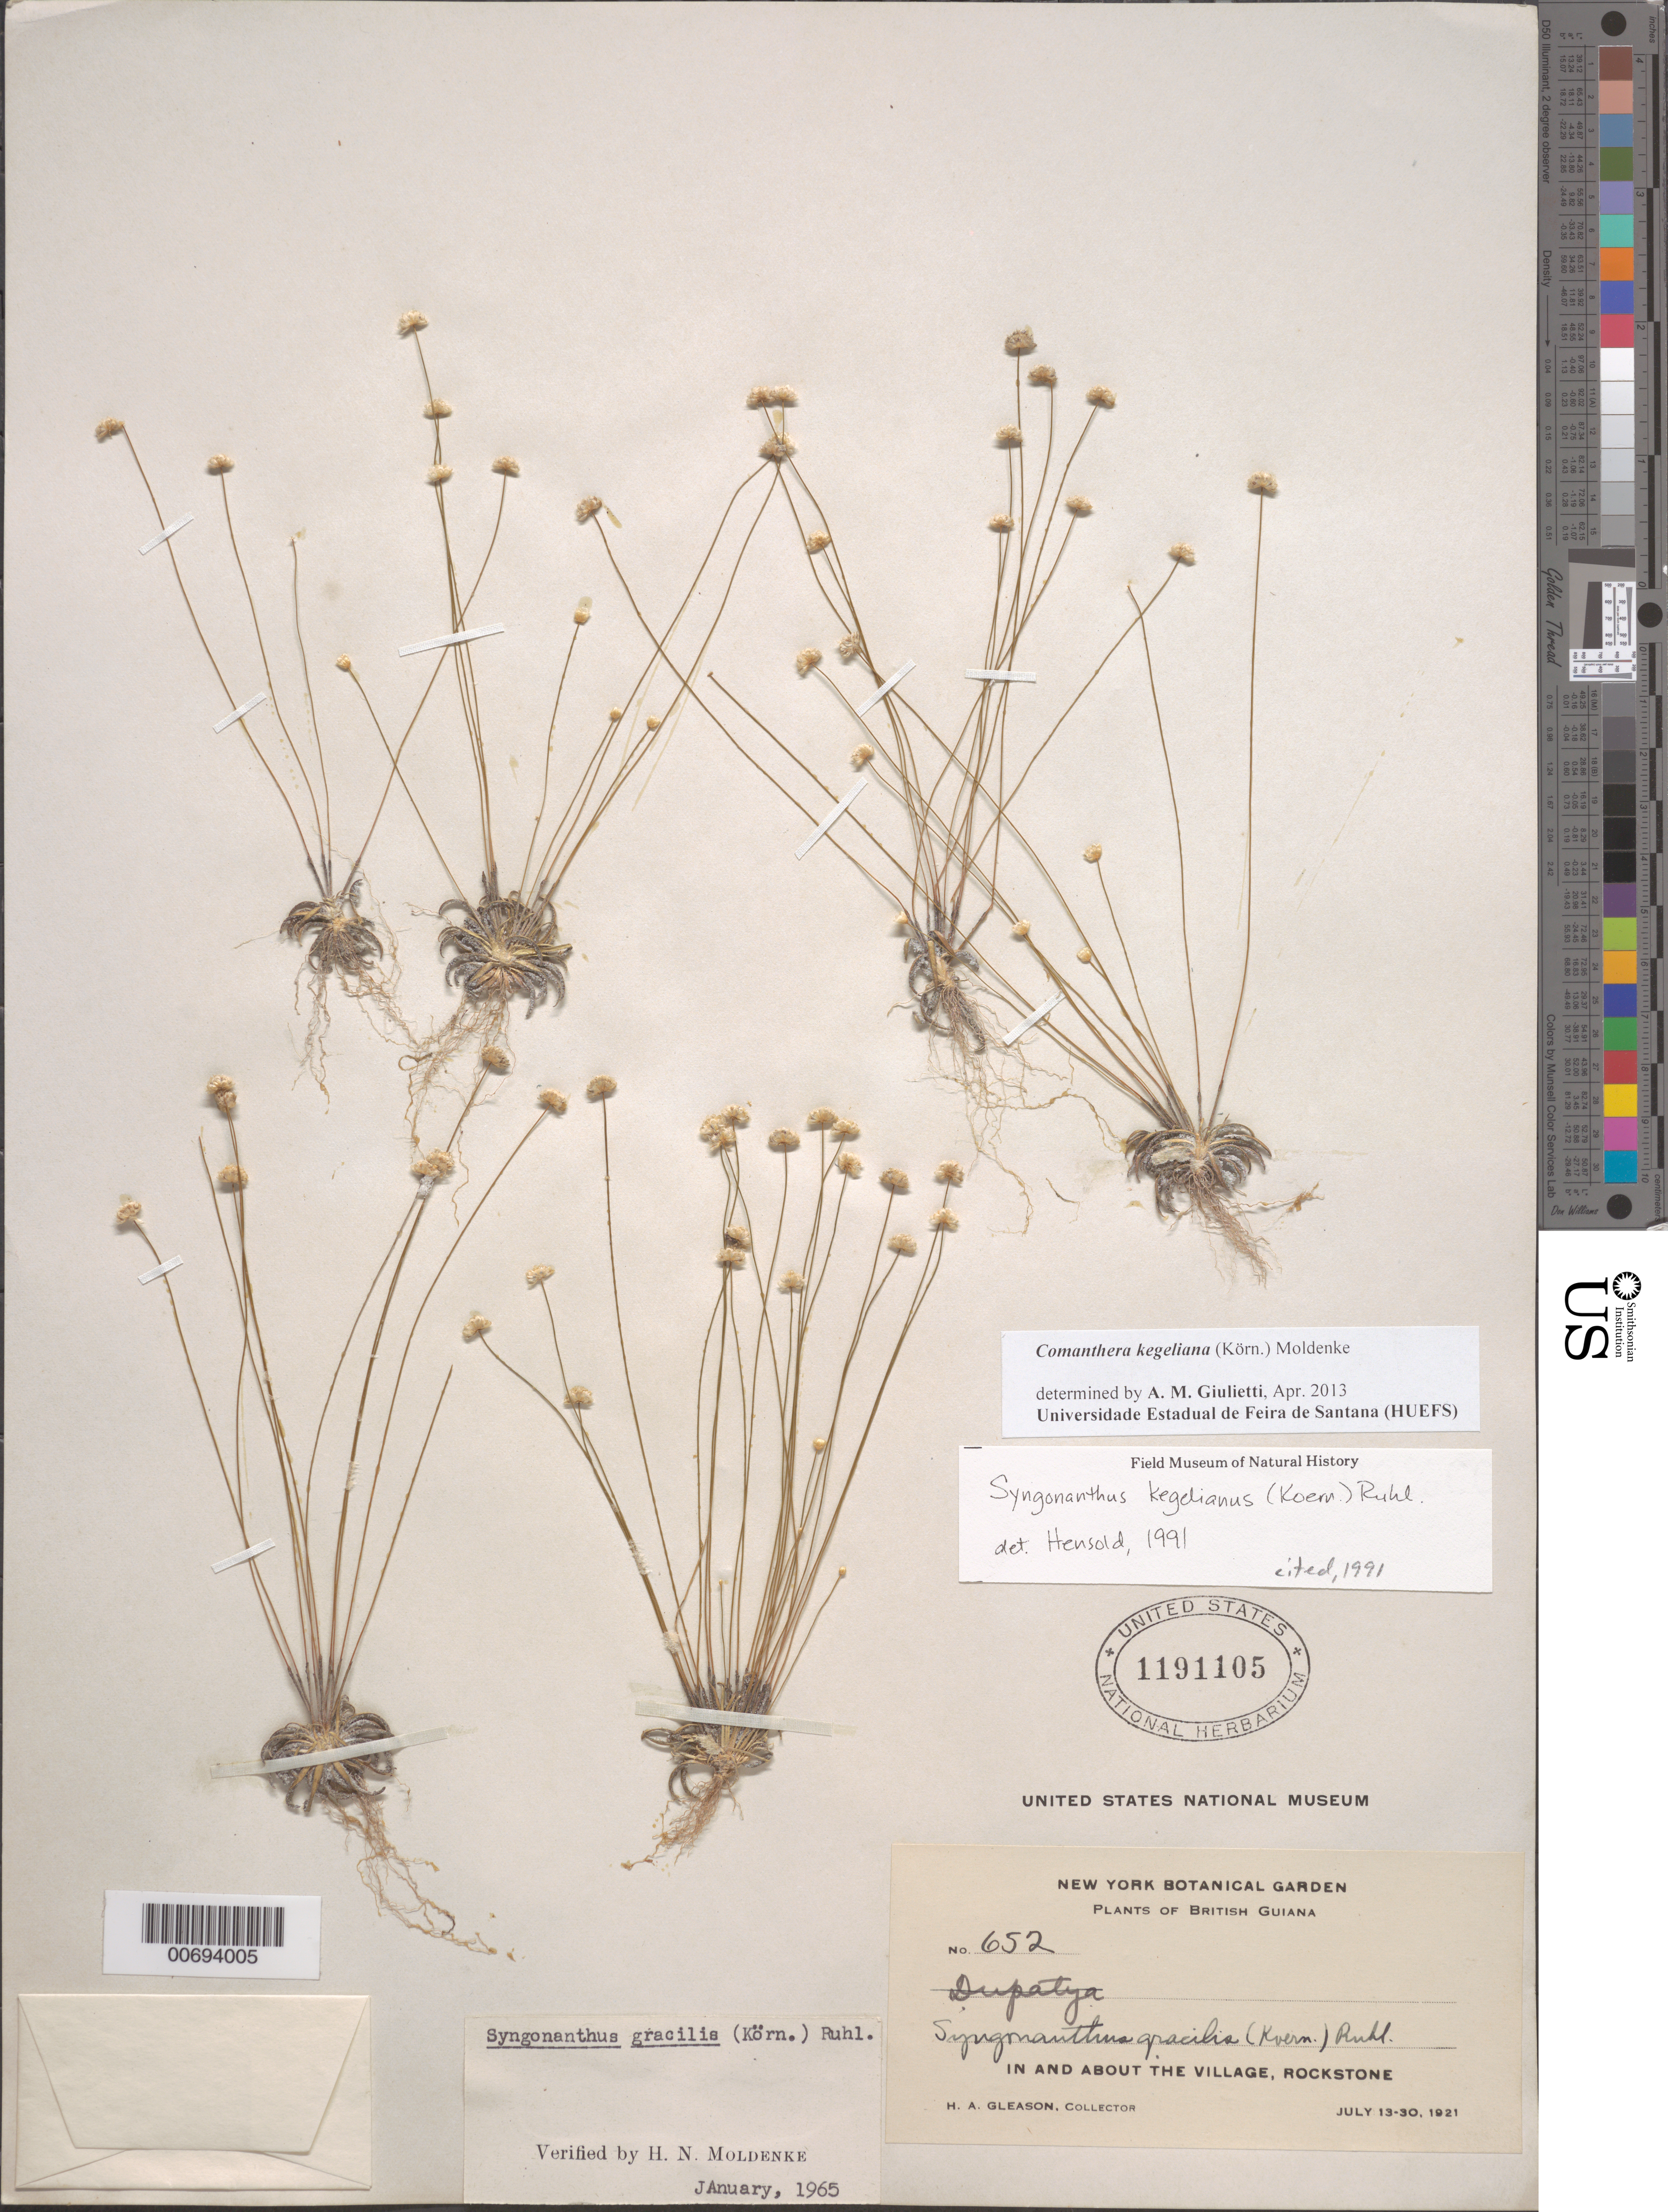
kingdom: Plantae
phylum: Tracheophyta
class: Liliopsida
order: Poales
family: Eriocaulaceae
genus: Comanthera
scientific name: Comanthera kegeliana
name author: (Körn.) Moldenke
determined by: Giulietti, Ana M.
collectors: H. A. Gleason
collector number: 652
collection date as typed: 13-Jul-21 to 30-Jul-21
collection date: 1921-07-13/1921-07-30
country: Guyana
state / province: U. Demerara-Berbice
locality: Rockstone, in and about the village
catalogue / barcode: US 1191105